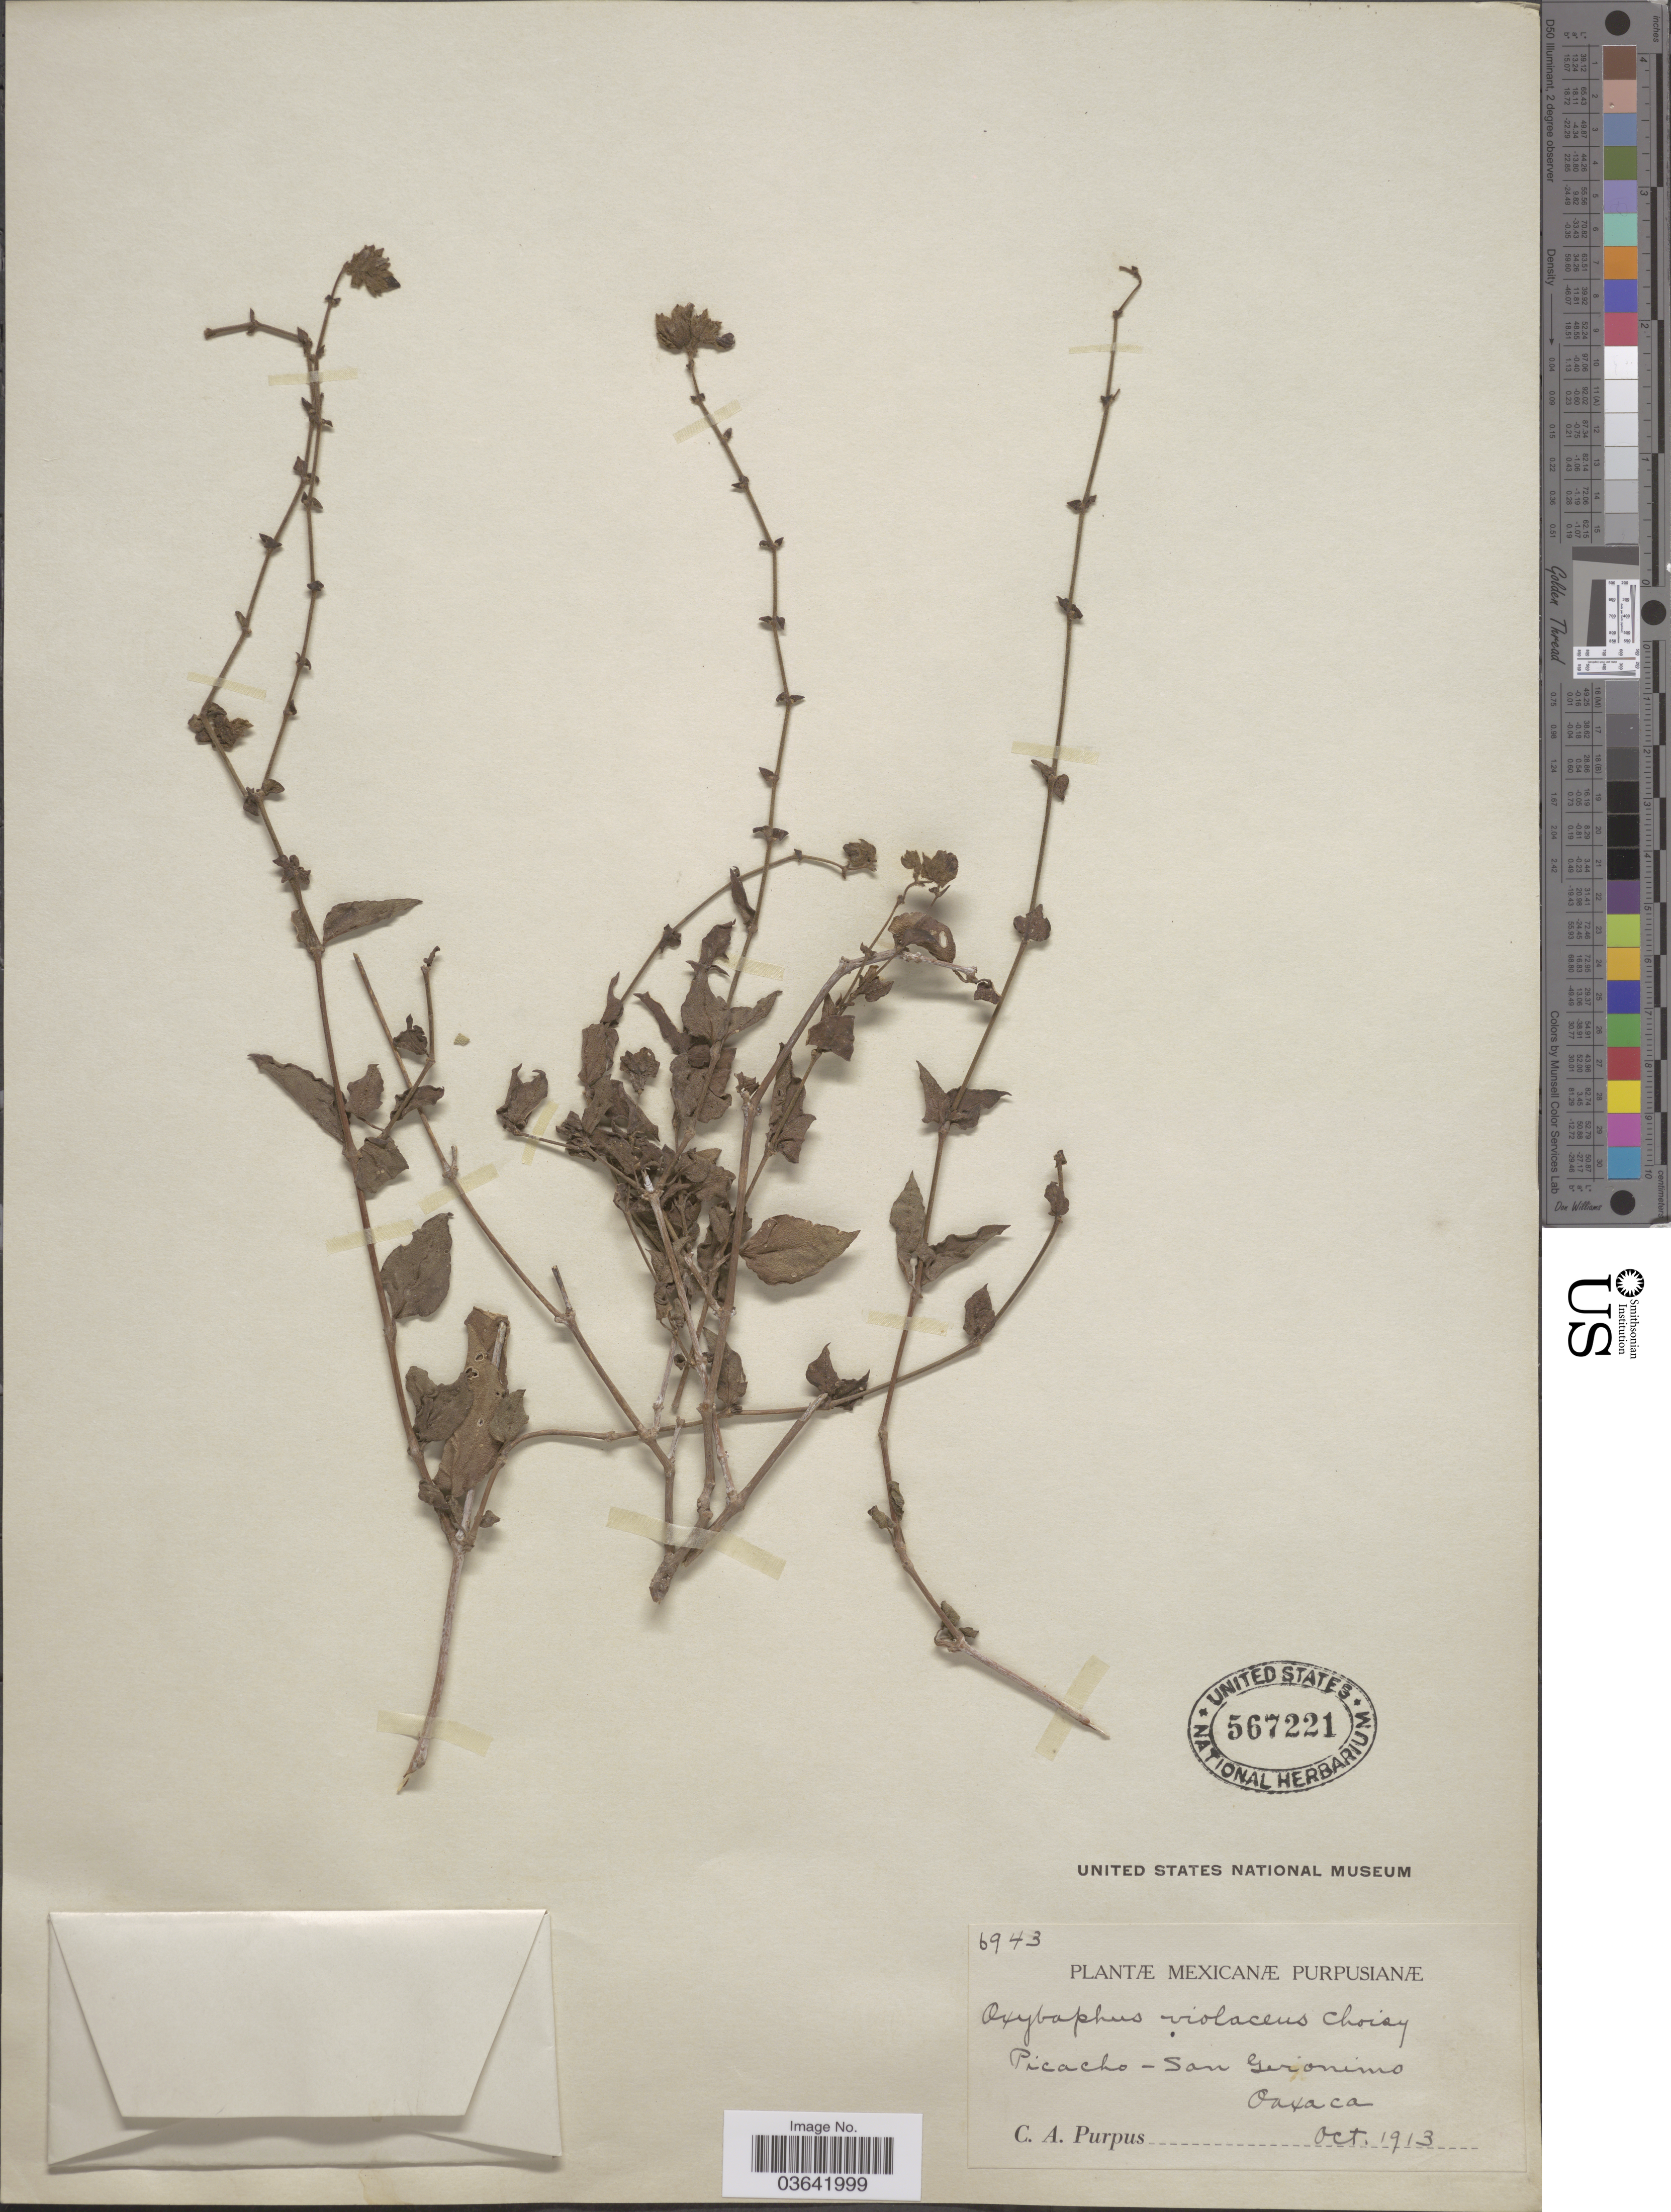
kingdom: Plantae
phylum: Tracheophyta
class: Magnoliopsida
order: Caryophyllales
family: Nyctaginaceae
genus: Mirabilis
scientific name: Mirabilis sp.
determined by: Strong, Mark T., (BOT), Smithsonian Institution - National Museum of Natural History (UNITED STATES)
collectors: C. A. Purpus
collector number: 6943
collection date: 1913-10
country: Mexico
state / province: Oaxaca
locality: Picacho-San Geronimo.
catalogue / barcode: US 567221